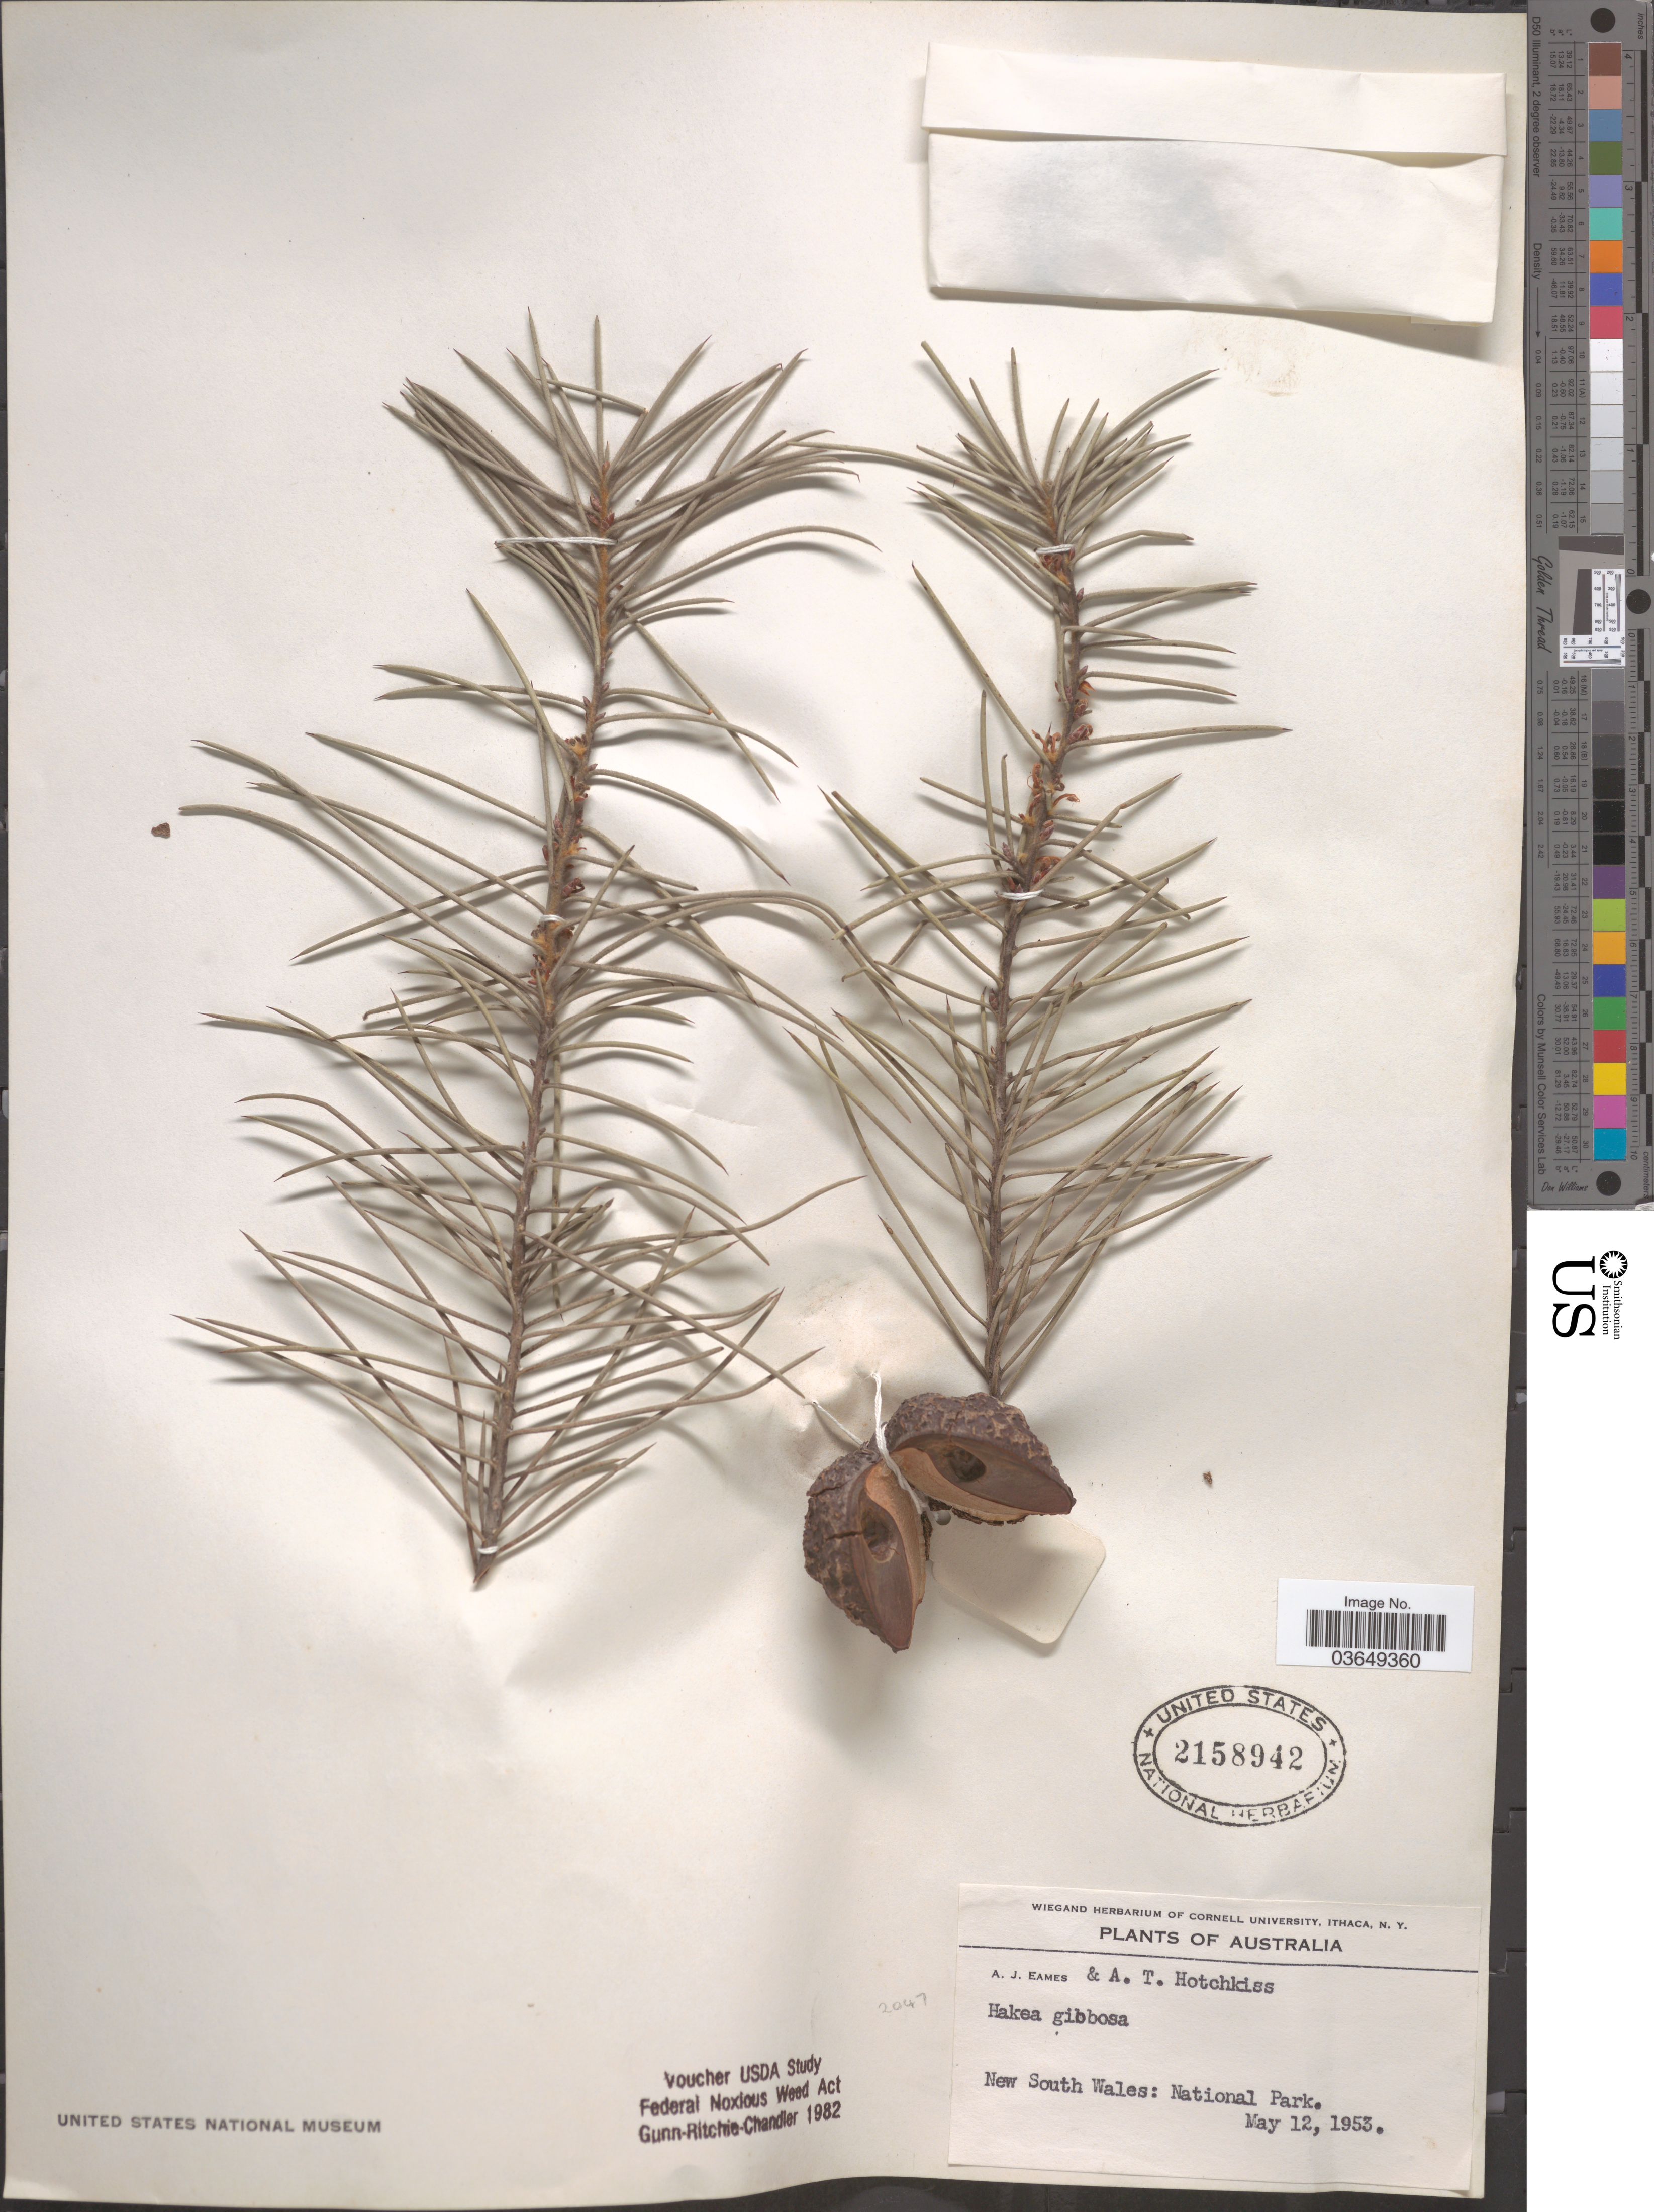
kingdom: Plantae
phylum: Tracheophyta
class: Magnoliopsida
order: Proteales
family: Proteaceae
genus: Hakea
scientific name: Hakea gibbosa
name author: (Sm.) Cav.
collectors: A. J. Eames & A. Hotchkiss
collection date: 1953-05-12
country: Australia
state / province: New South Wales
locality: National Park.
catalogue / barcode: US 2158942